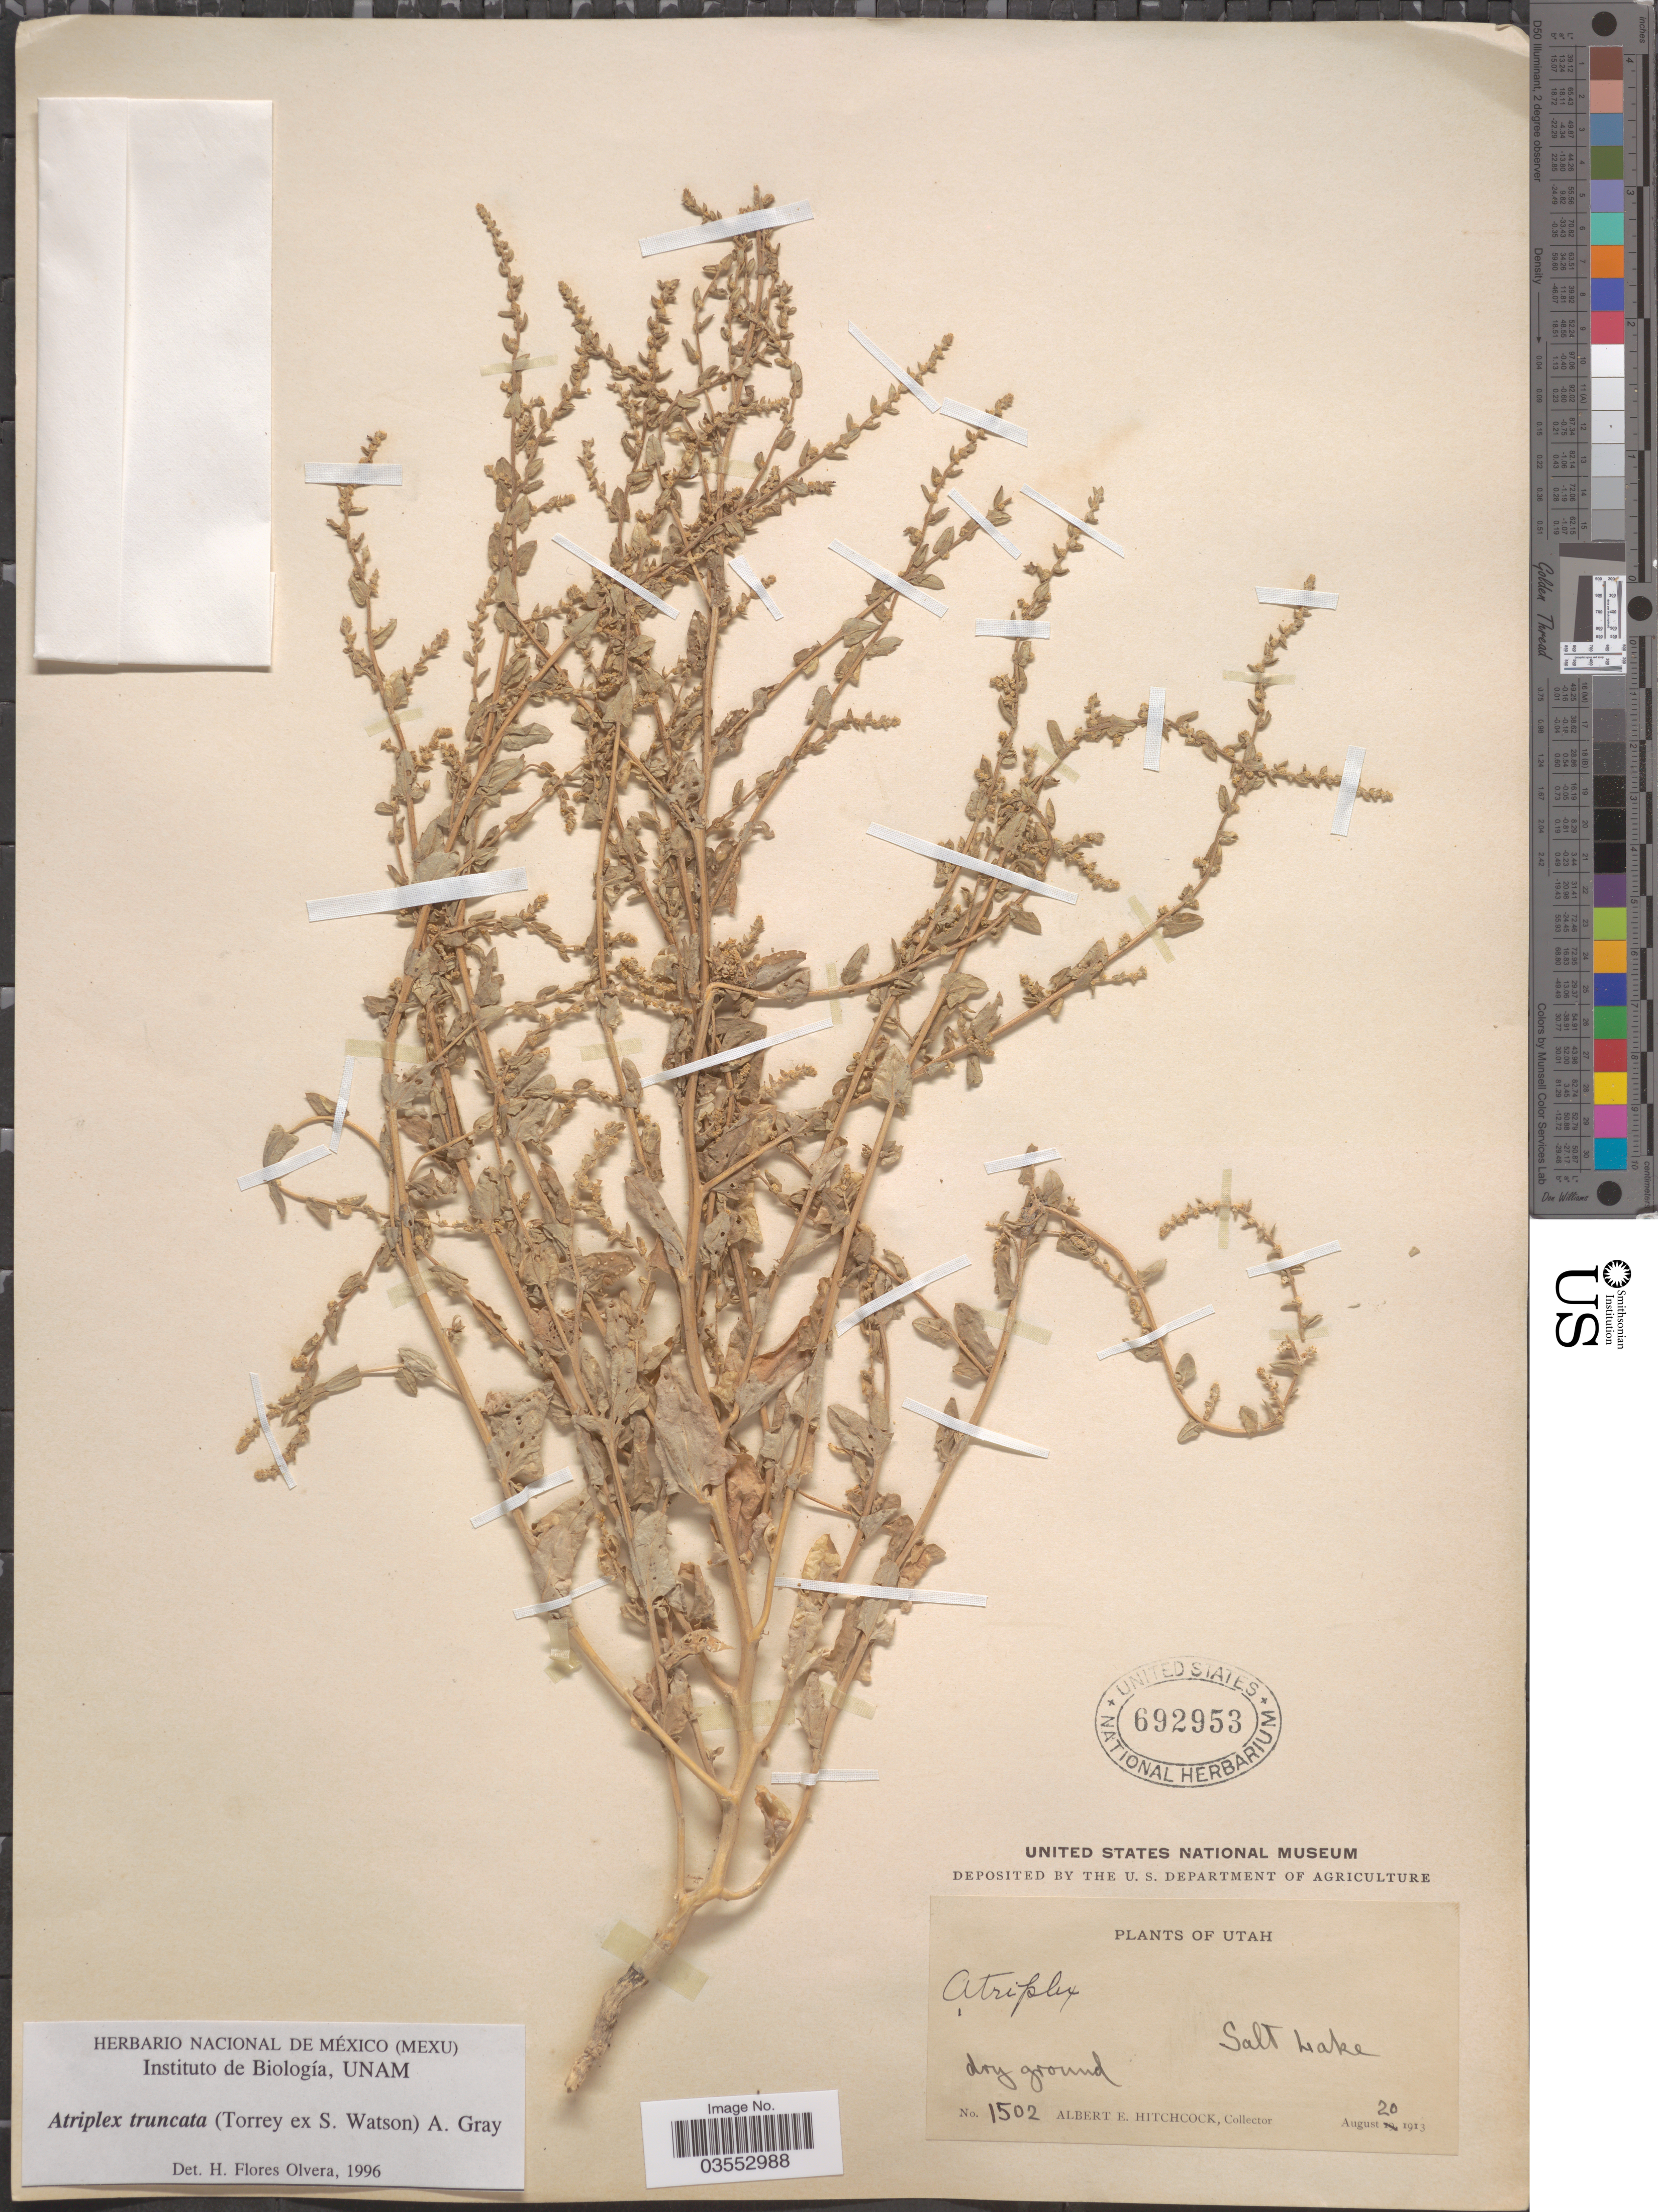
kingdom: Plantae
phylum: Tracheophyta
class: Magnoliopsida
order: Caryophyllales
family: Amaranthaceae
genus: Atriplex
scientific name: Atriplex truncata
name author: (Torr. ex S. Watson) A. Gray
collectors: A. Hitchcock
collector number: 1502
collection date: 1913-08-20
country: United States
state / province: Utah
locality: Salt Lake.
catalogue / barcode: US 692953